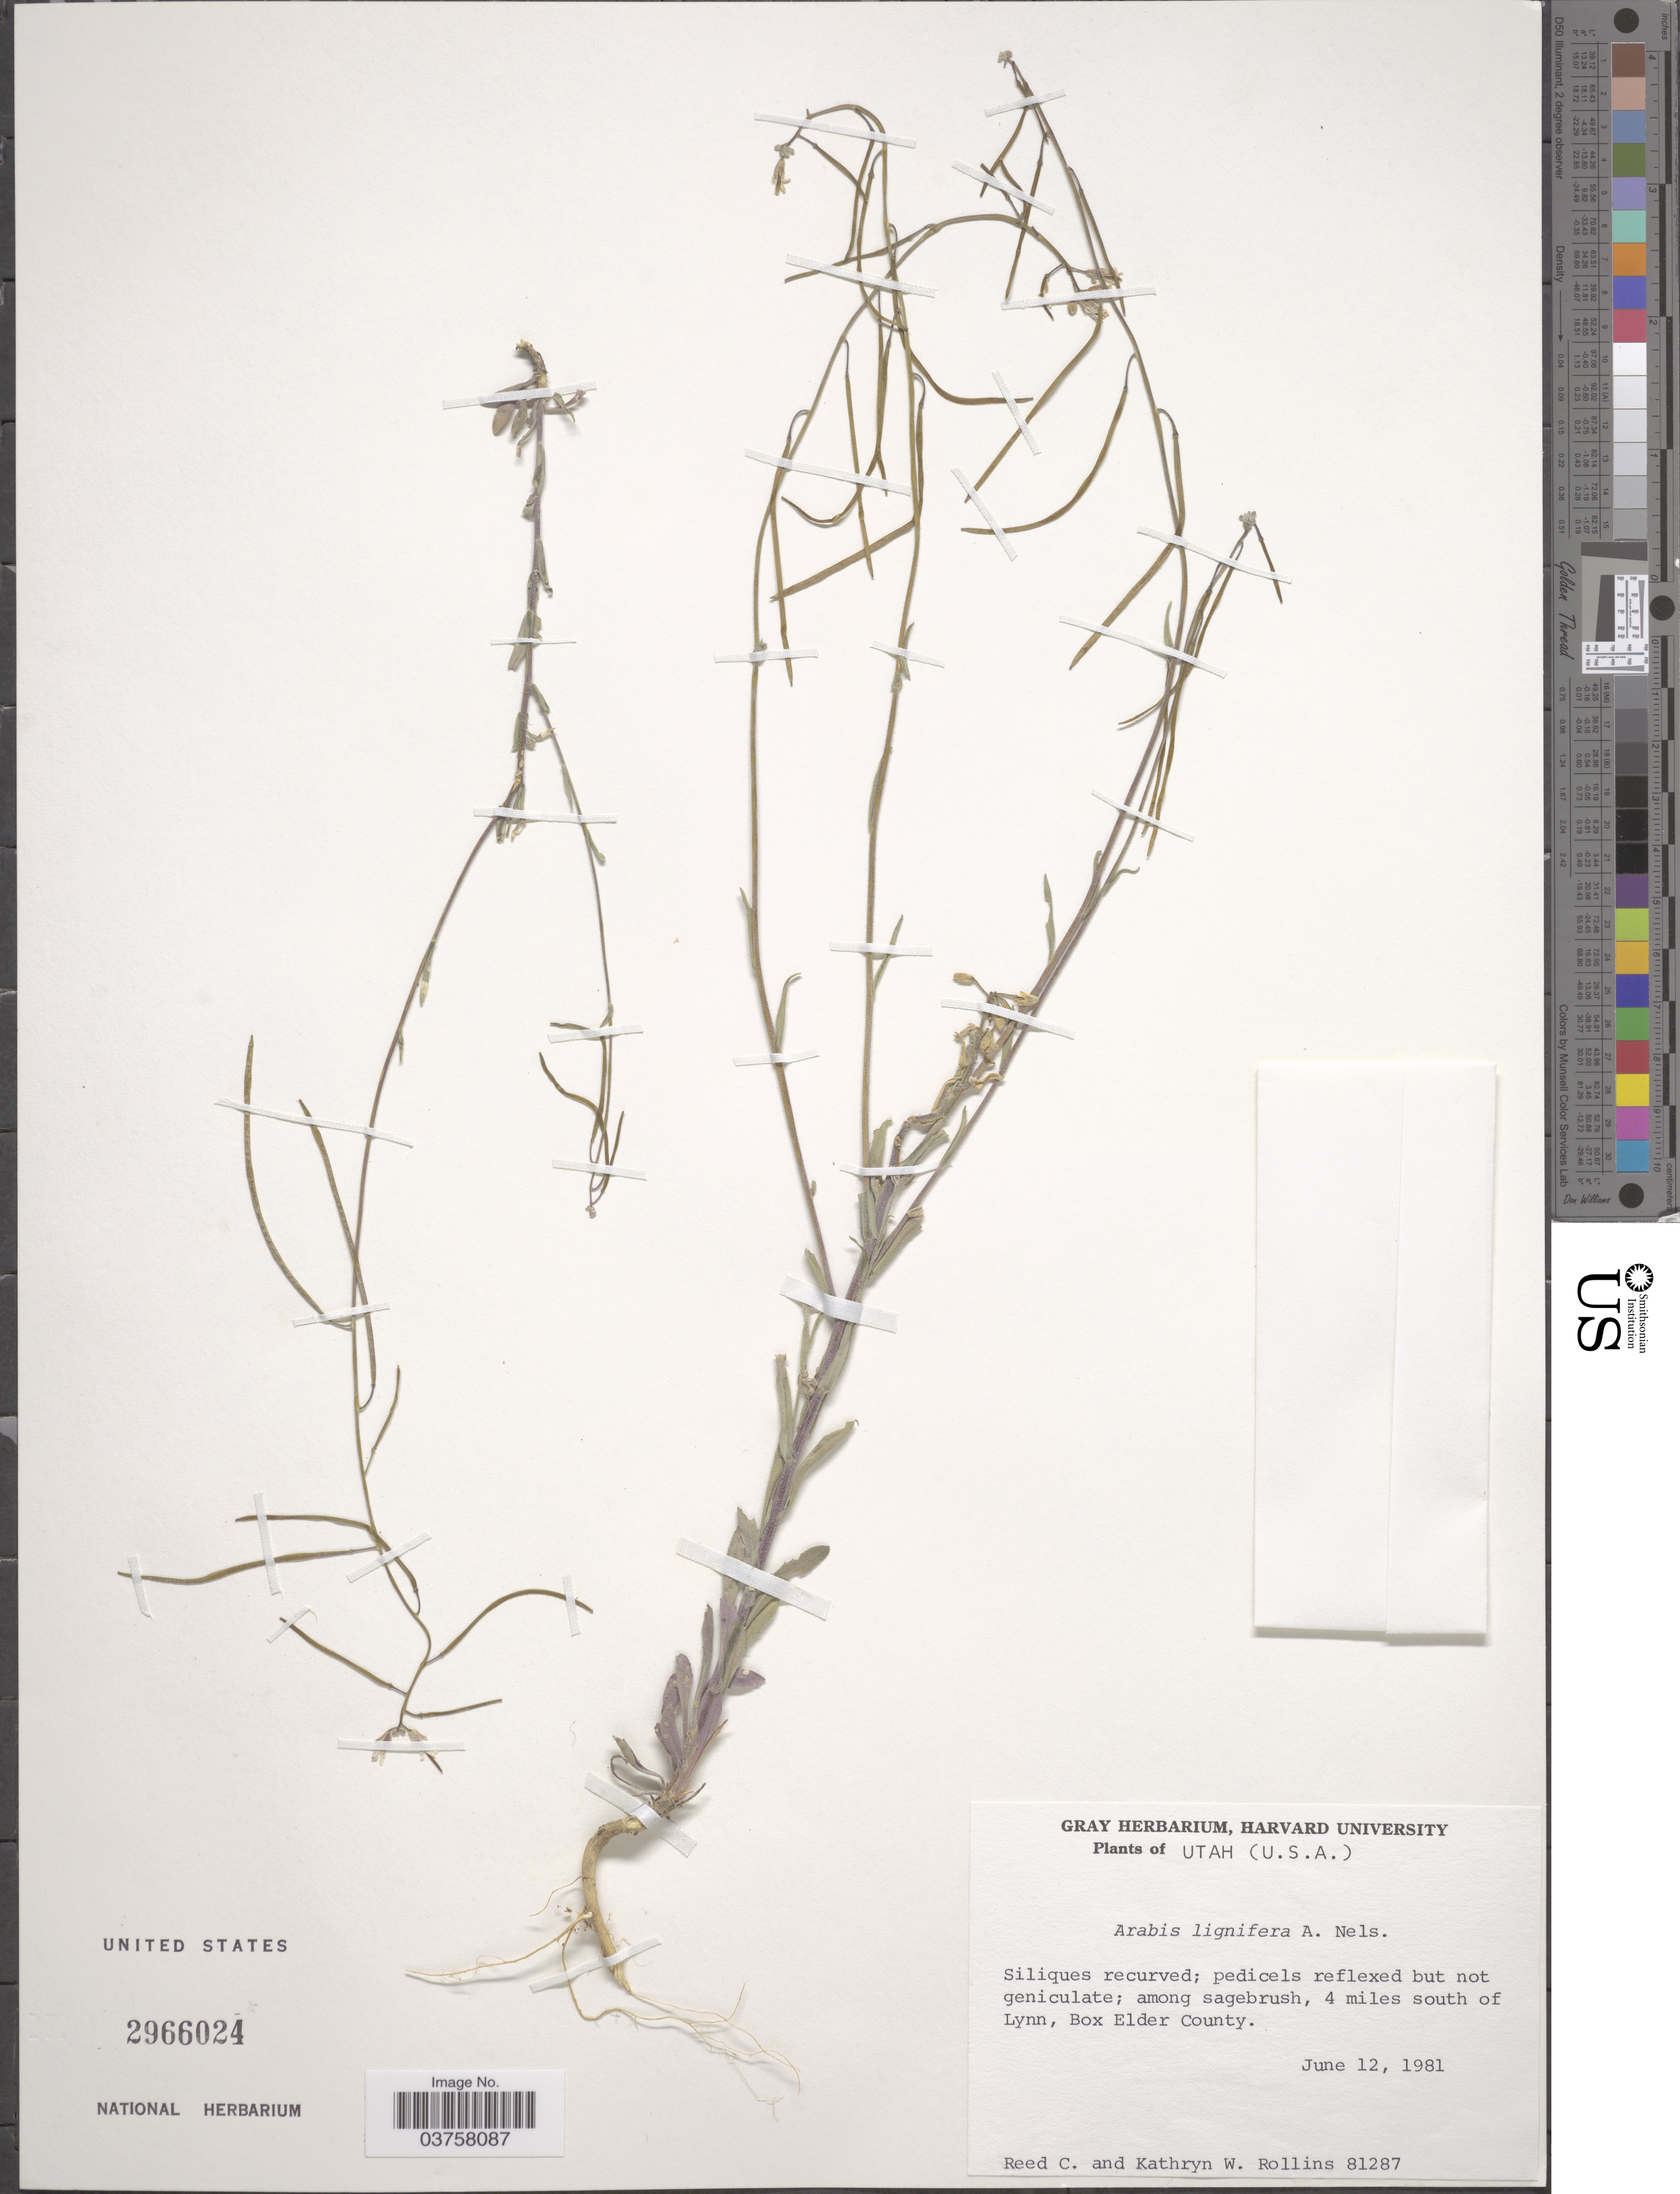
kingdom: Plantae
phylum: Tracheophyta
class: Magnoliopsida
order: Brassicales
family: Brassicaceae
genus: Arabis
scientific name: Arabis lignifera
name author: A. Nelson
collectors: R. C. Rollins & K. W. Rollins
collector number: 81287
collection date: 1981-06-12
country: United States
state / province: Utah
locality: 4 miles south of Lynn, Box Elder County.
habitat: among sagebrush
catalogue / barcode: US 2966024